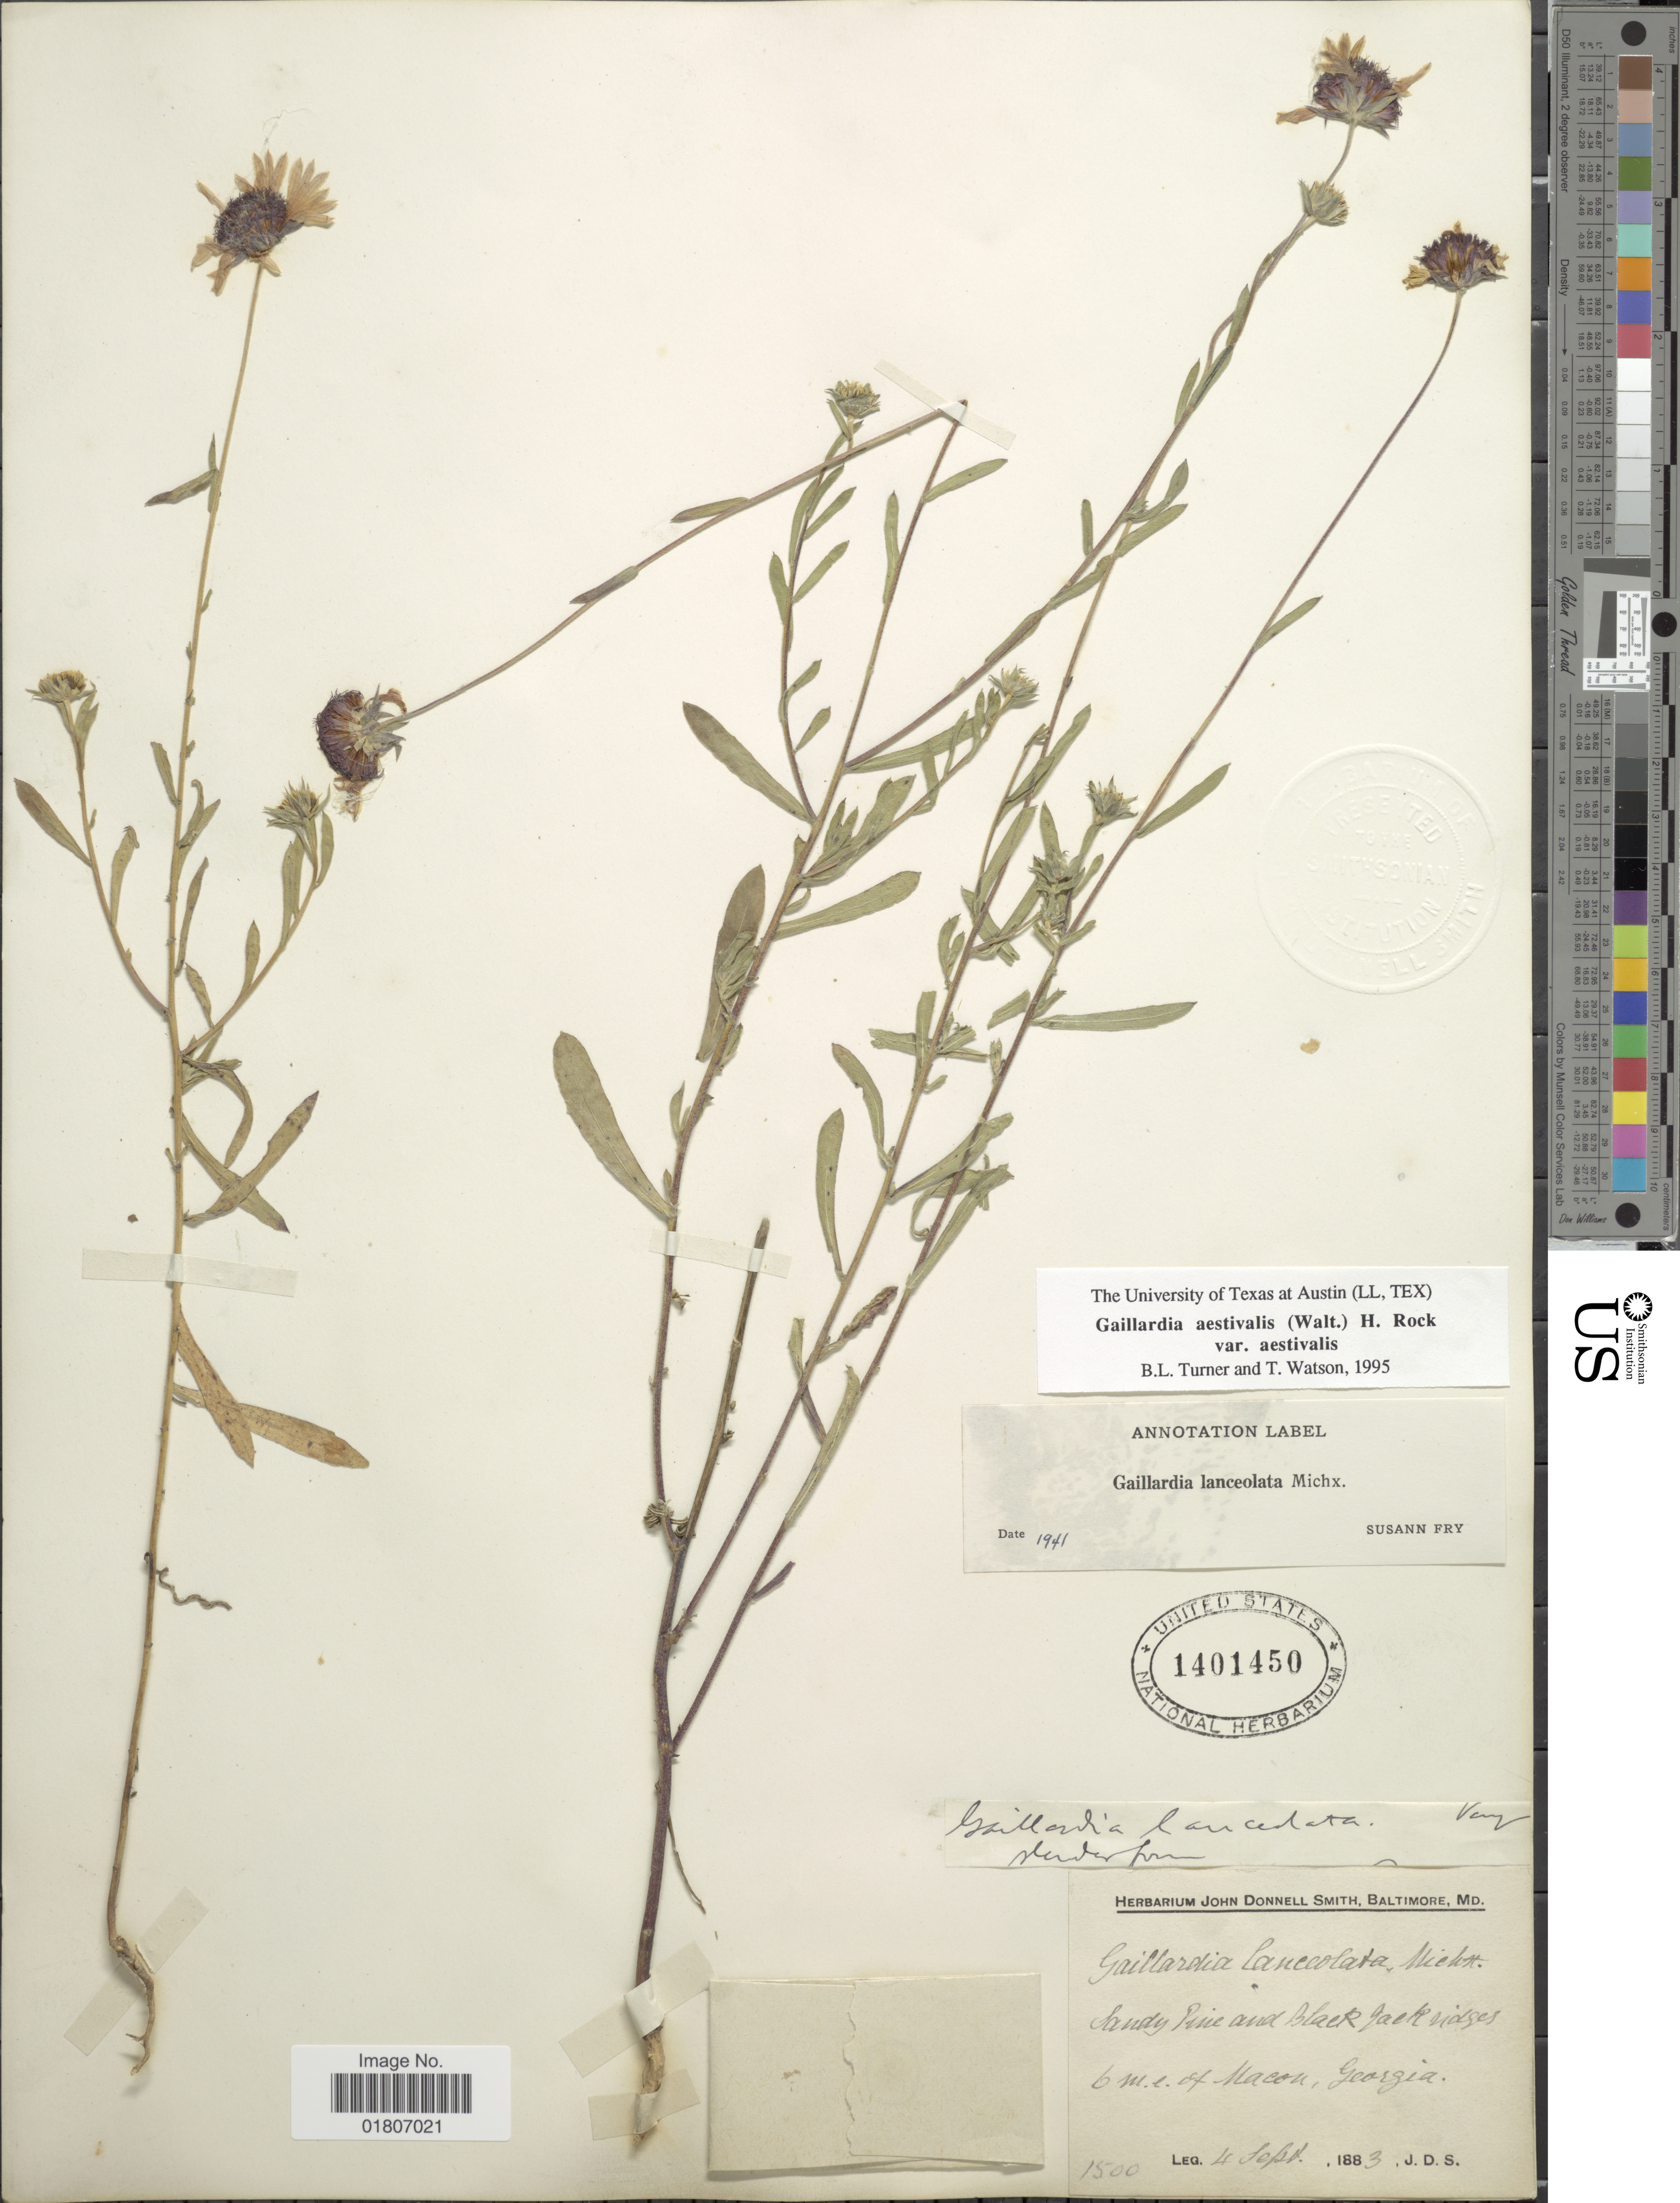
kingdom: Plantae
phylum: Tracheophyta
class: Magnoliopsida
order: Asterales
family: Asteraceae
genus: Gaillardia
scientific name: Gaillardia aestivalis var. aestivalis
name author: (Walter) H. Rock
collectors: J. Donnell Smith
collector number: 1500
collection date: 1883-09-04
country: United States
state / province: Georgia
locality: Sandy pine and Black Jack ridges 6 mi. e. of Macon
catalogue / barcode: US 1401450